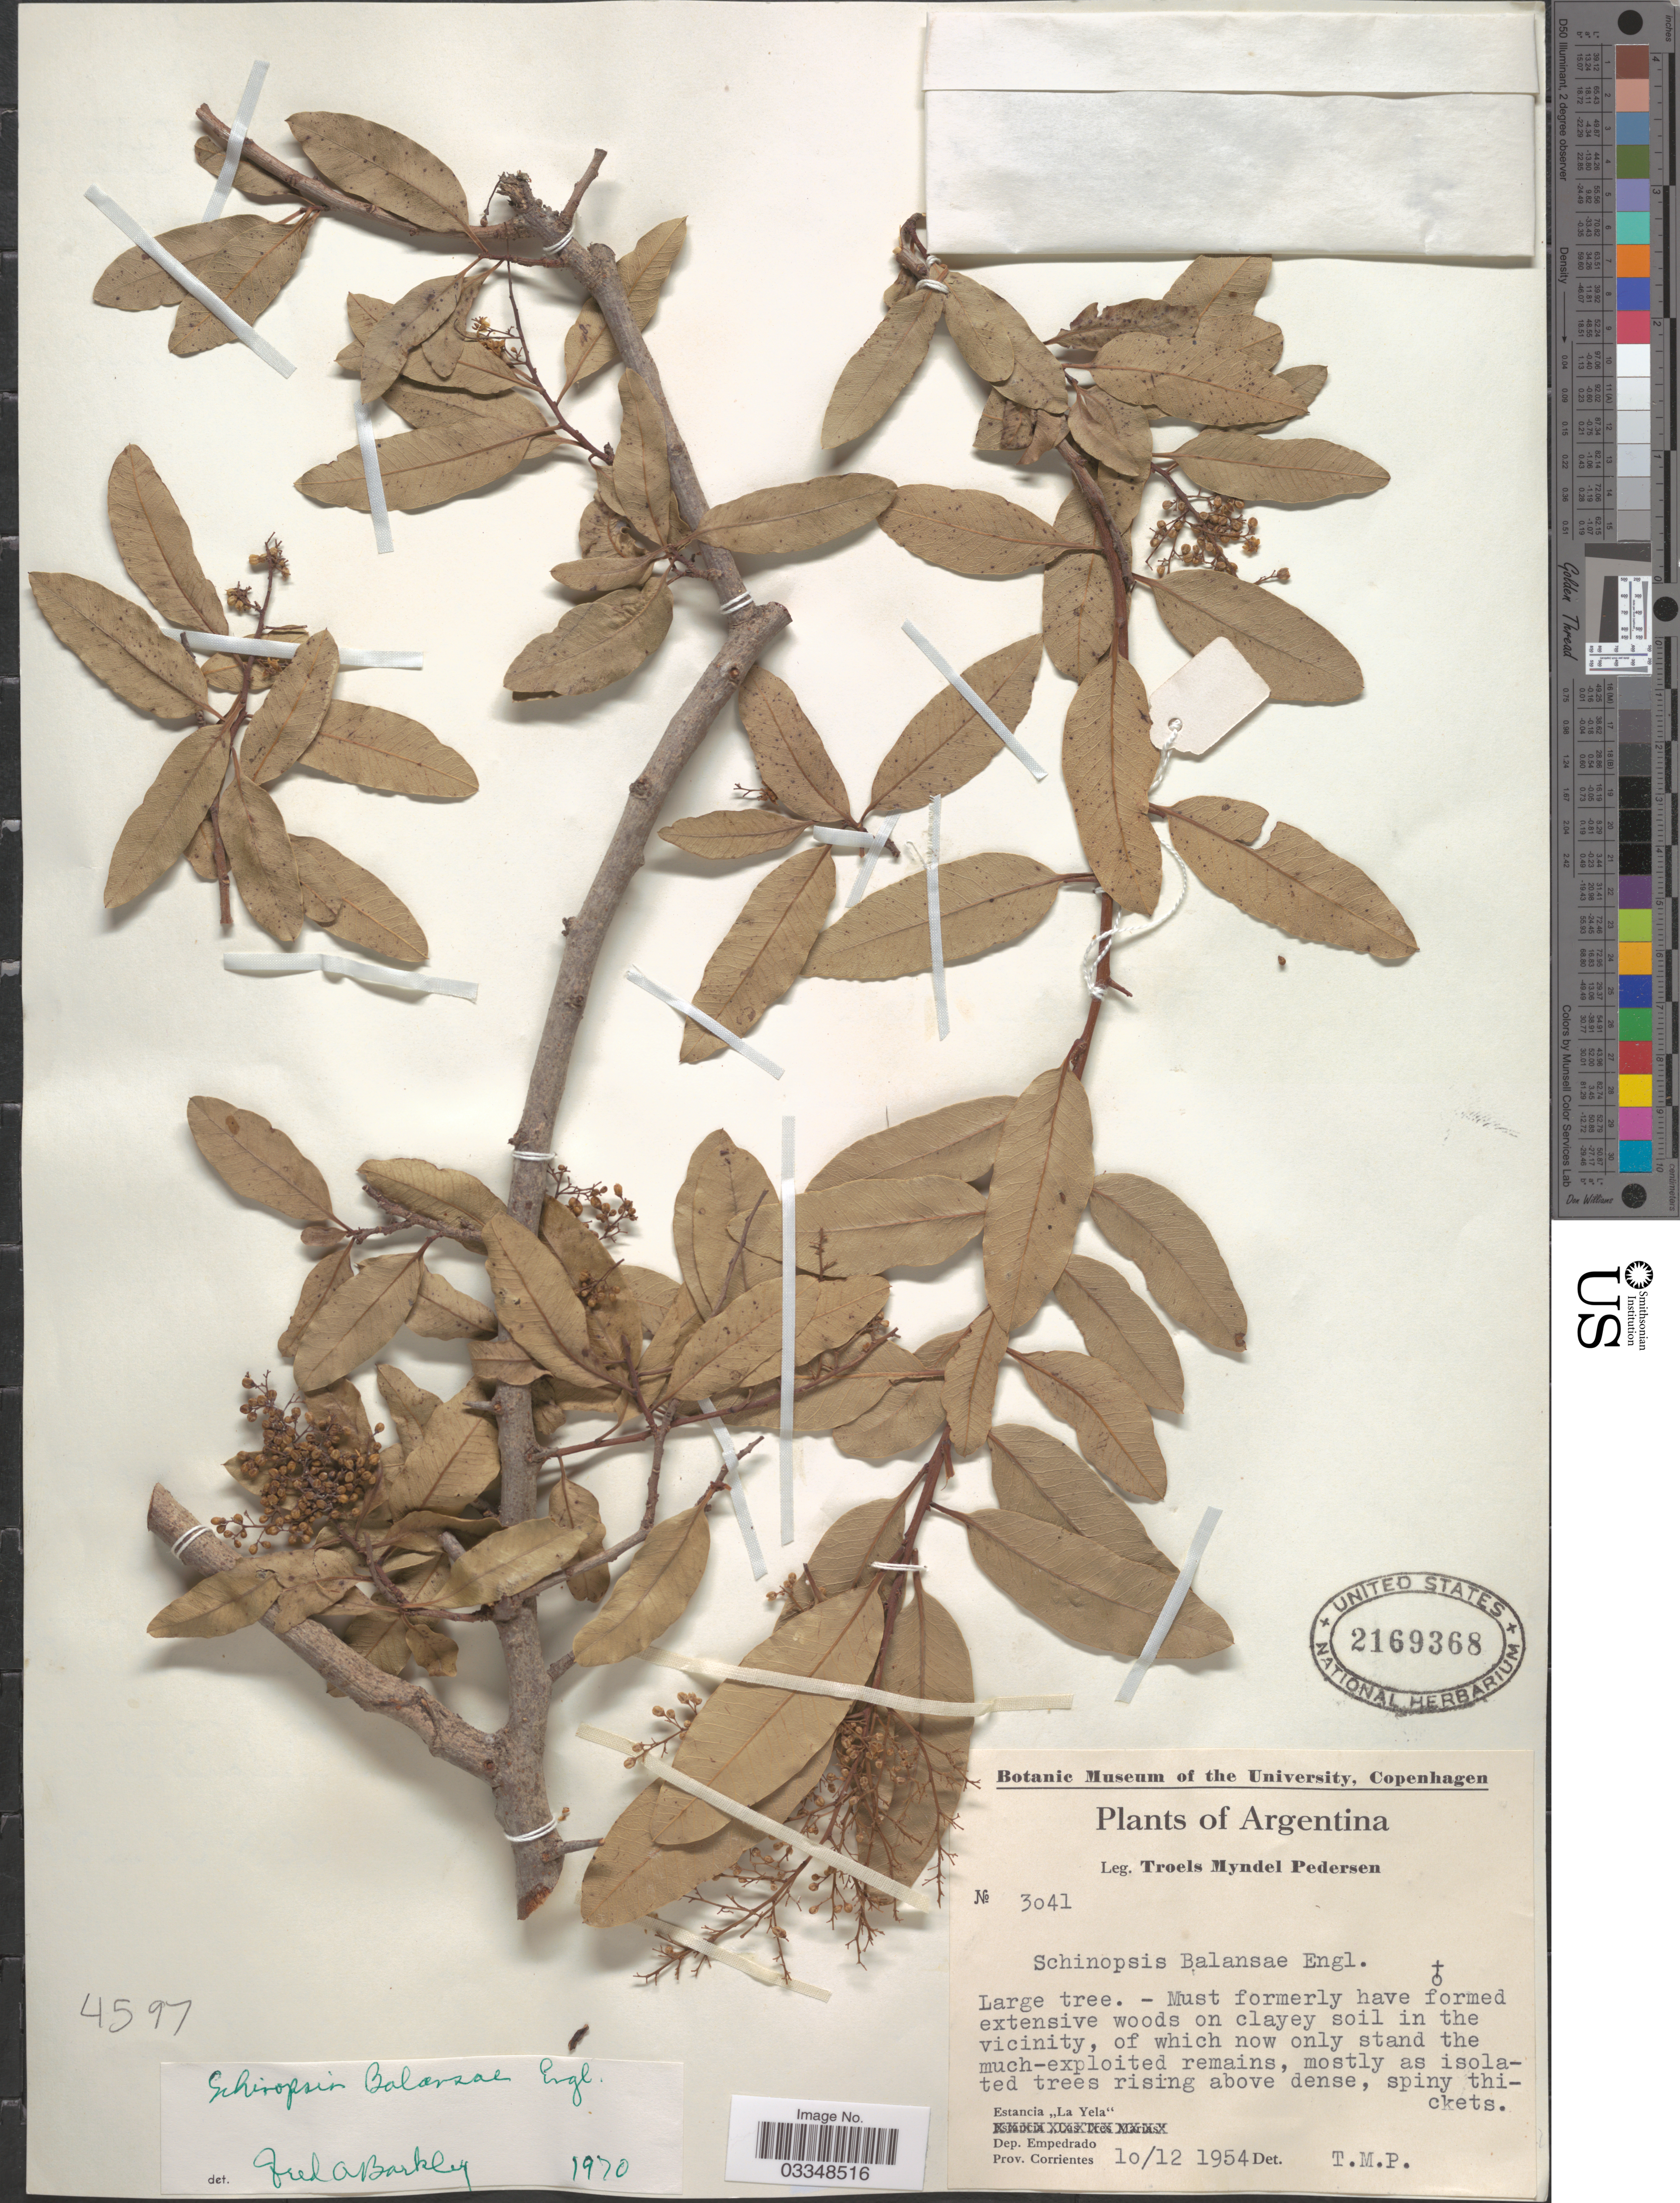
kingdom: Plantae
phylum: Tracheophyta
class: Magnoliopsida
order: Sapindales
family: Anacardiaceae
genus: Schinopsis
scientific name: Schinopsis balansae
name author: Engl.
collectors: T. Pederson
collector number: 3041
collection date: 1954-12-10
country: Argentina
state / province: Corrientes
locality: Estancia "La Yela", Dep. Empedrado.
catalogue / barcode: US 2169368